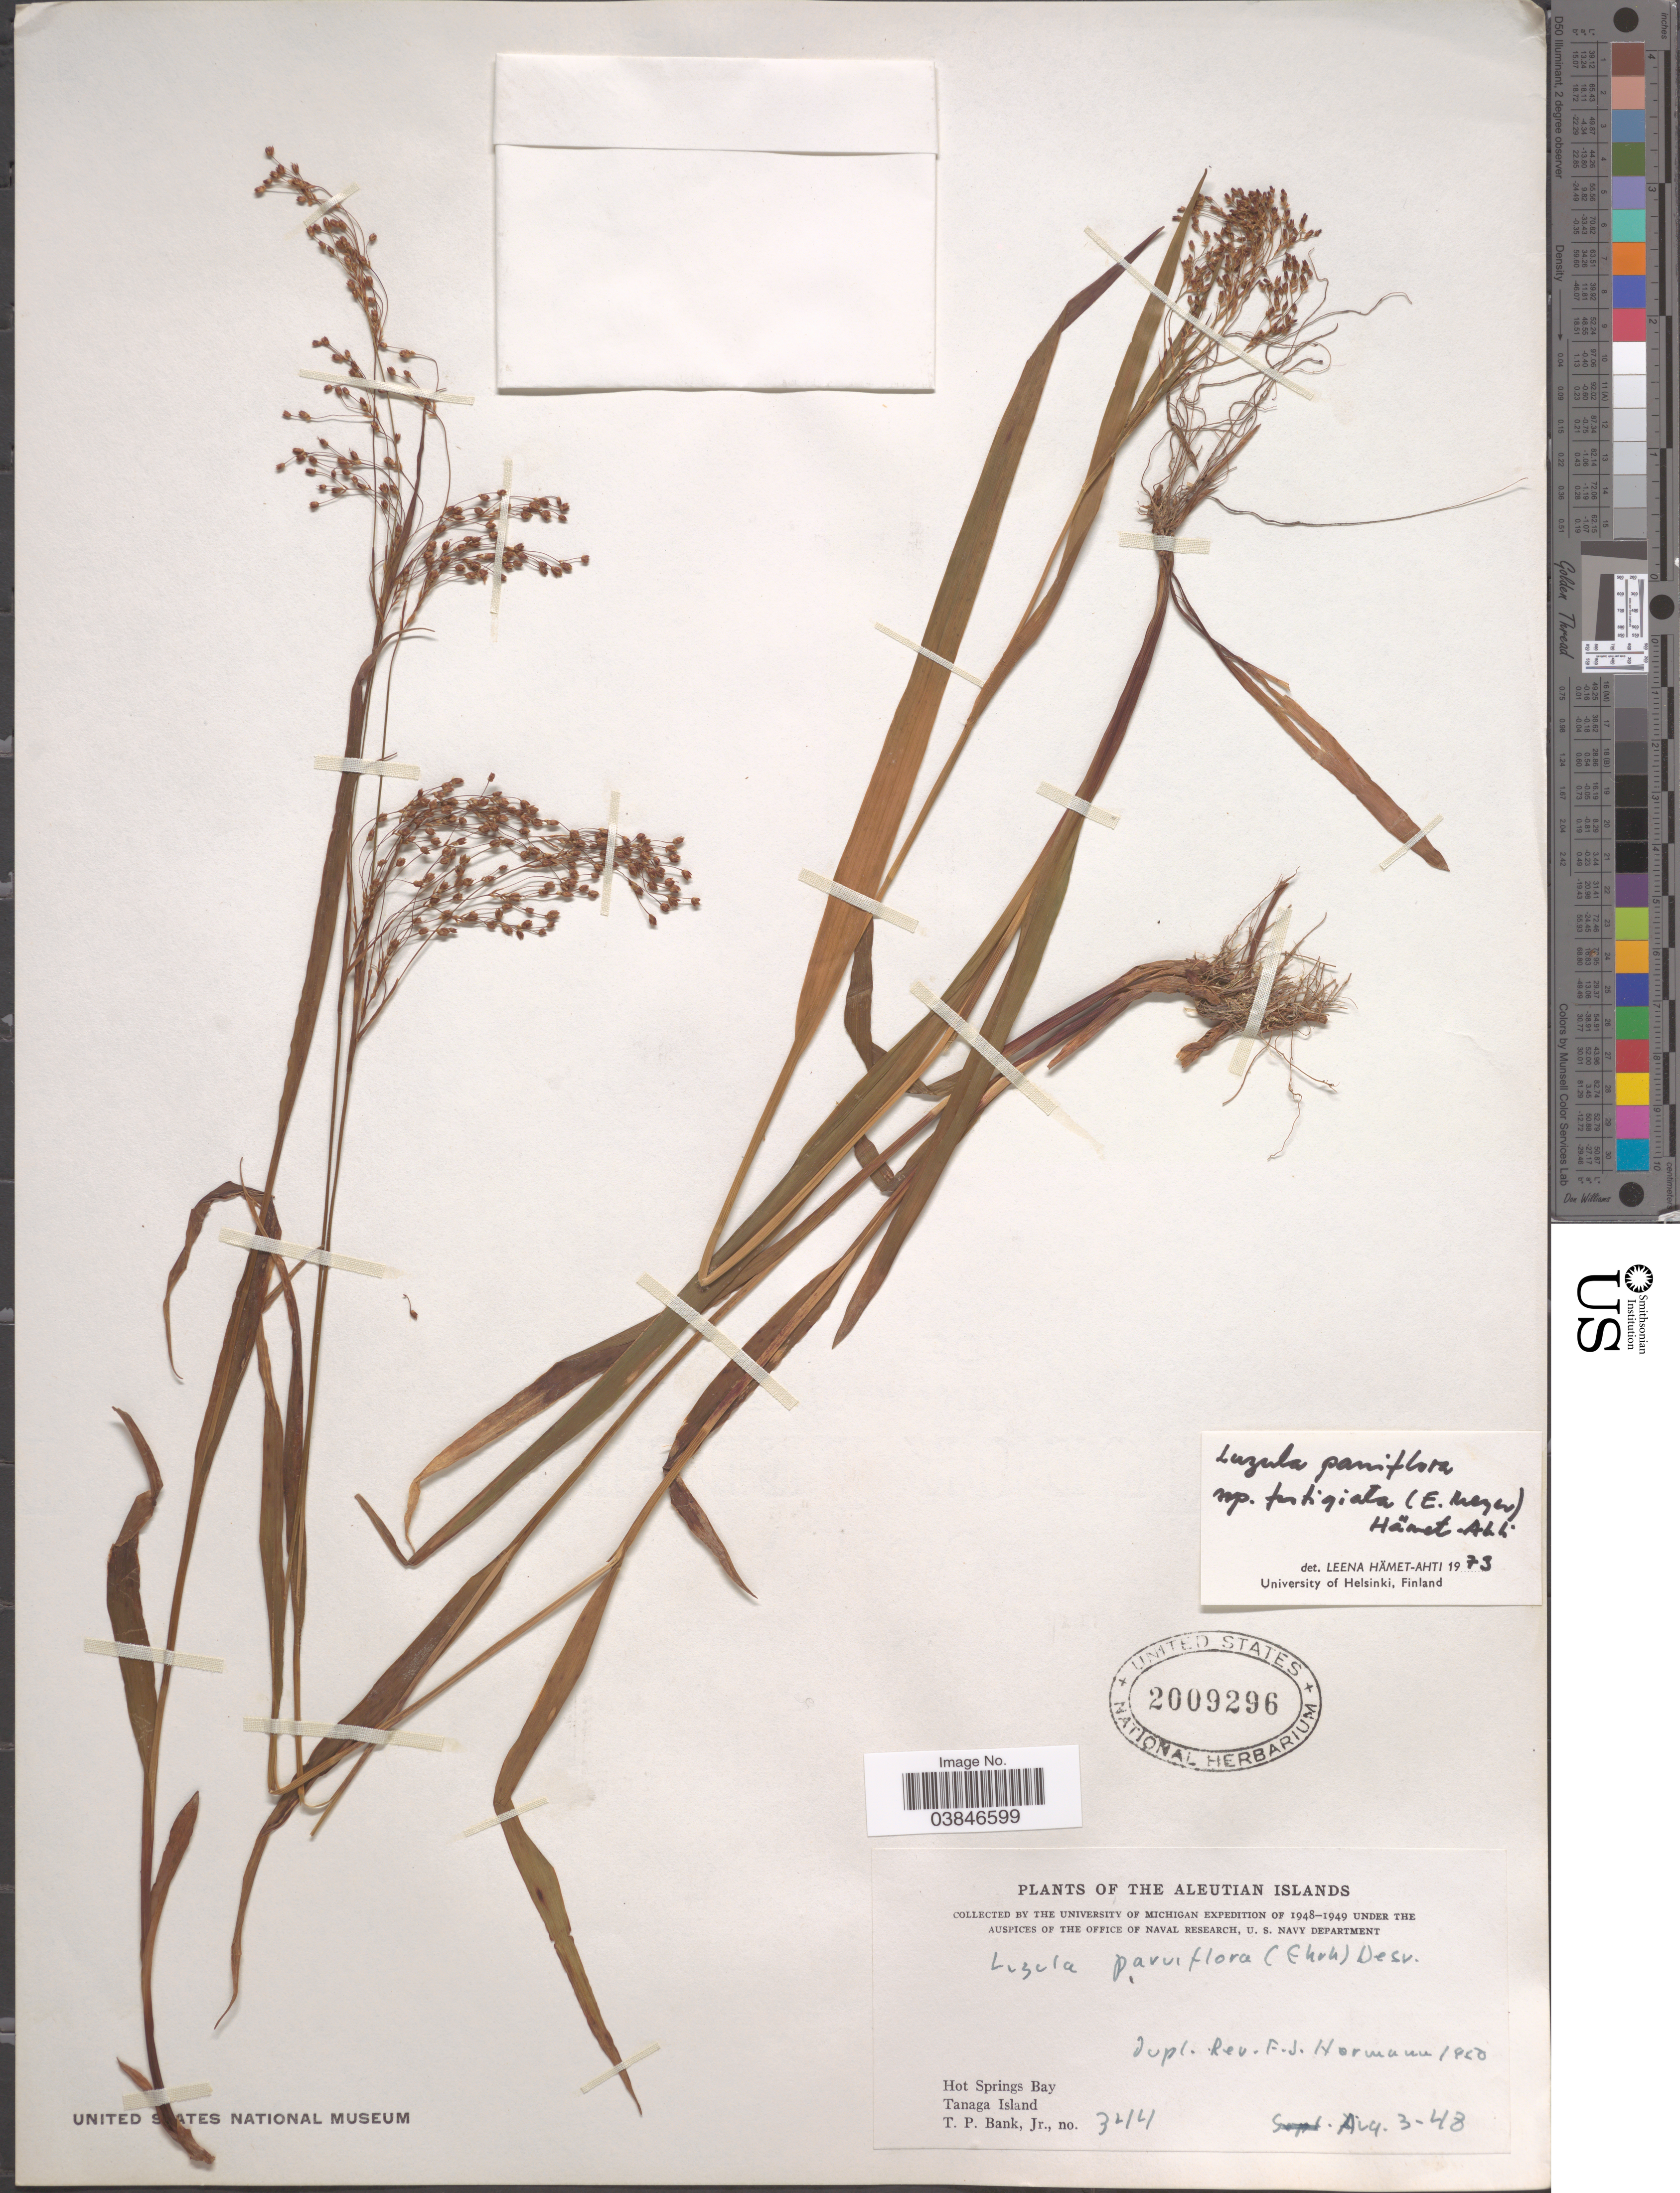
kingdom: Plantae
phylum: Tracheophyta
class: Liliopsida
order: Poales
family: Juncaceae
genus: Luzula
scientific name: Luzula parviflora subsp. fastigiata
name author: Buchenau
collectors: T. Bank Jr.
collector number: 344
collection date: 1948-08-03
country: United States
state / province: Alaska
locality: Aleutian Islands. Hot Springs Bay, Tanaga Island.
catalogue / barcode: US 2009296